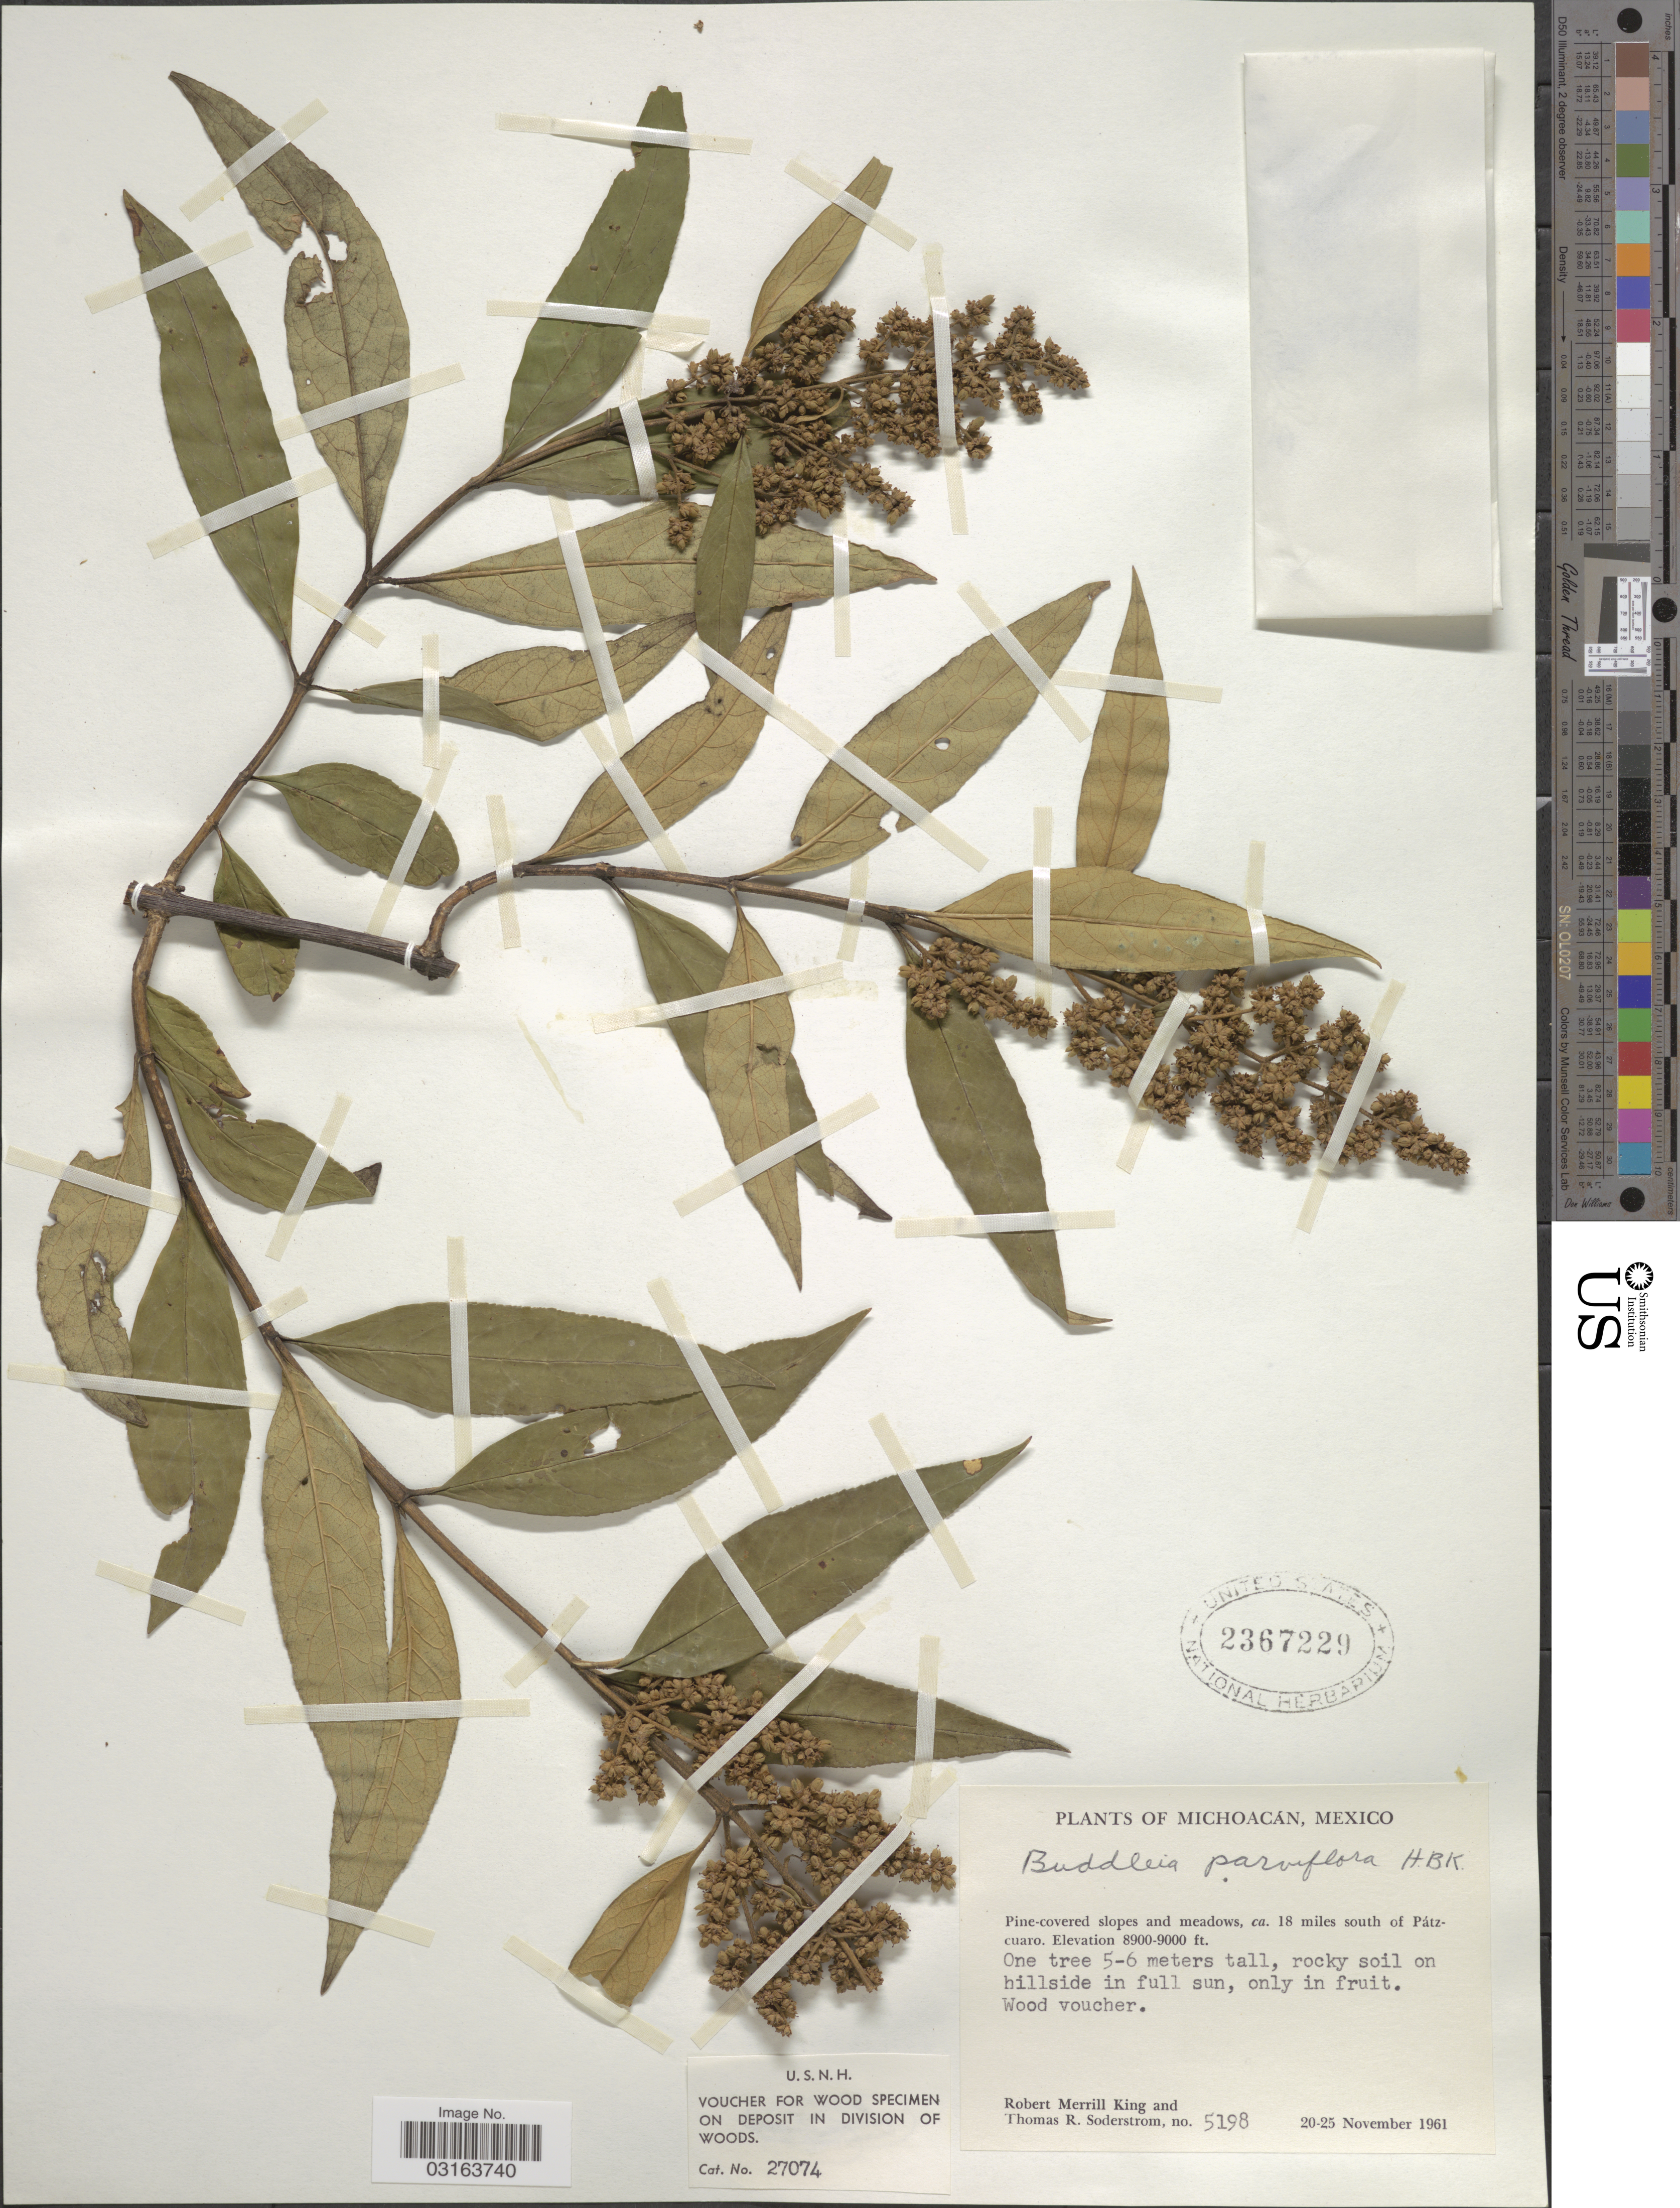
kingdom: Plantae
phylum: Tracheophyta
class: Magnoliopsida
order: Lamiales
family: Scrophulariaceae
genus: Buddleja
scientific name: Buddleja parviflora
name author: Kunth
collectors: R. M. King & T. R. Soderstrom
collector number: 5198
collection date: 1961-11-20/1961-11-25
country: Mexico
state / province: Michoacán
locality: Ca. 18 miles south of Pátz-cuaro.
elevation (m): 2713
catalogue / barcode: US 2367229